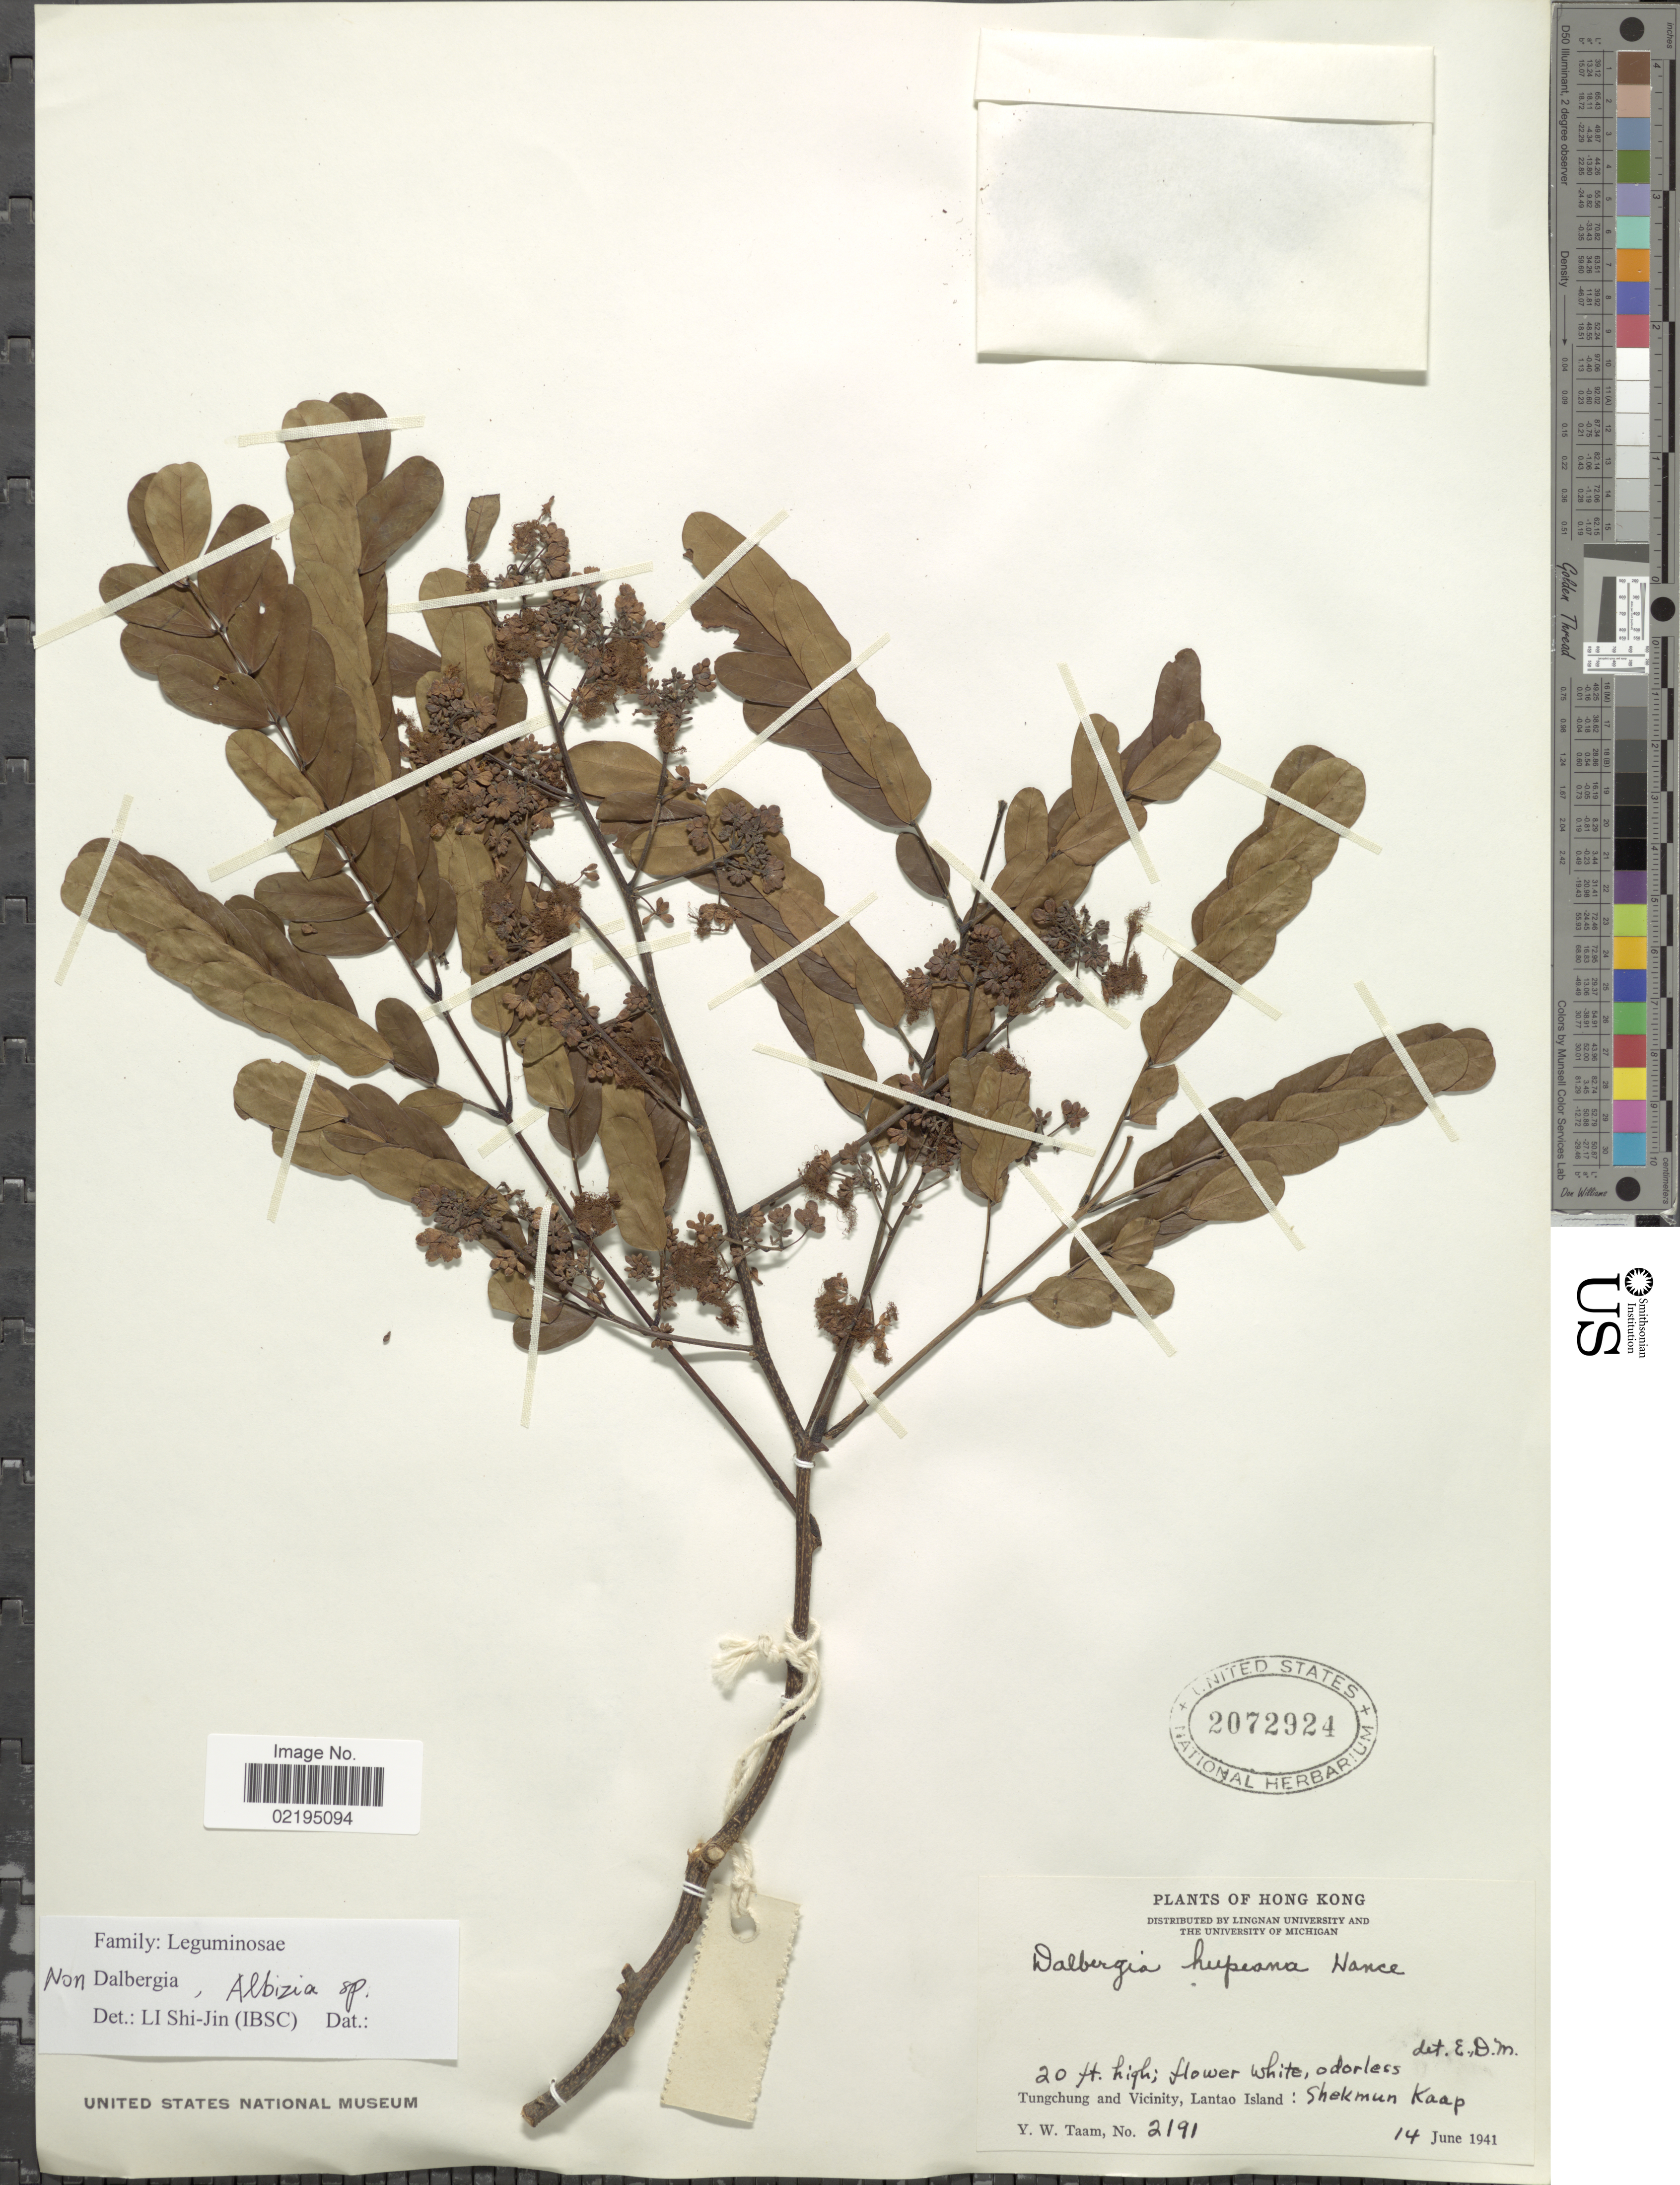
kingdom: Plantae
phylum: Tracheophyta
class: Magnoliopsida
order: Fabales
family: Fabaceae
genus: Albizia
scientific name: Albizia sp.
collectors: Y. W. Taam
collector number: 2191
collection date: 1941-06-14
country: China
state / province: Hong Kong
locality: Tungchung and vicinity, Lantao Island: Shokmun Kaap.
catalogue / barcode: US 2072924